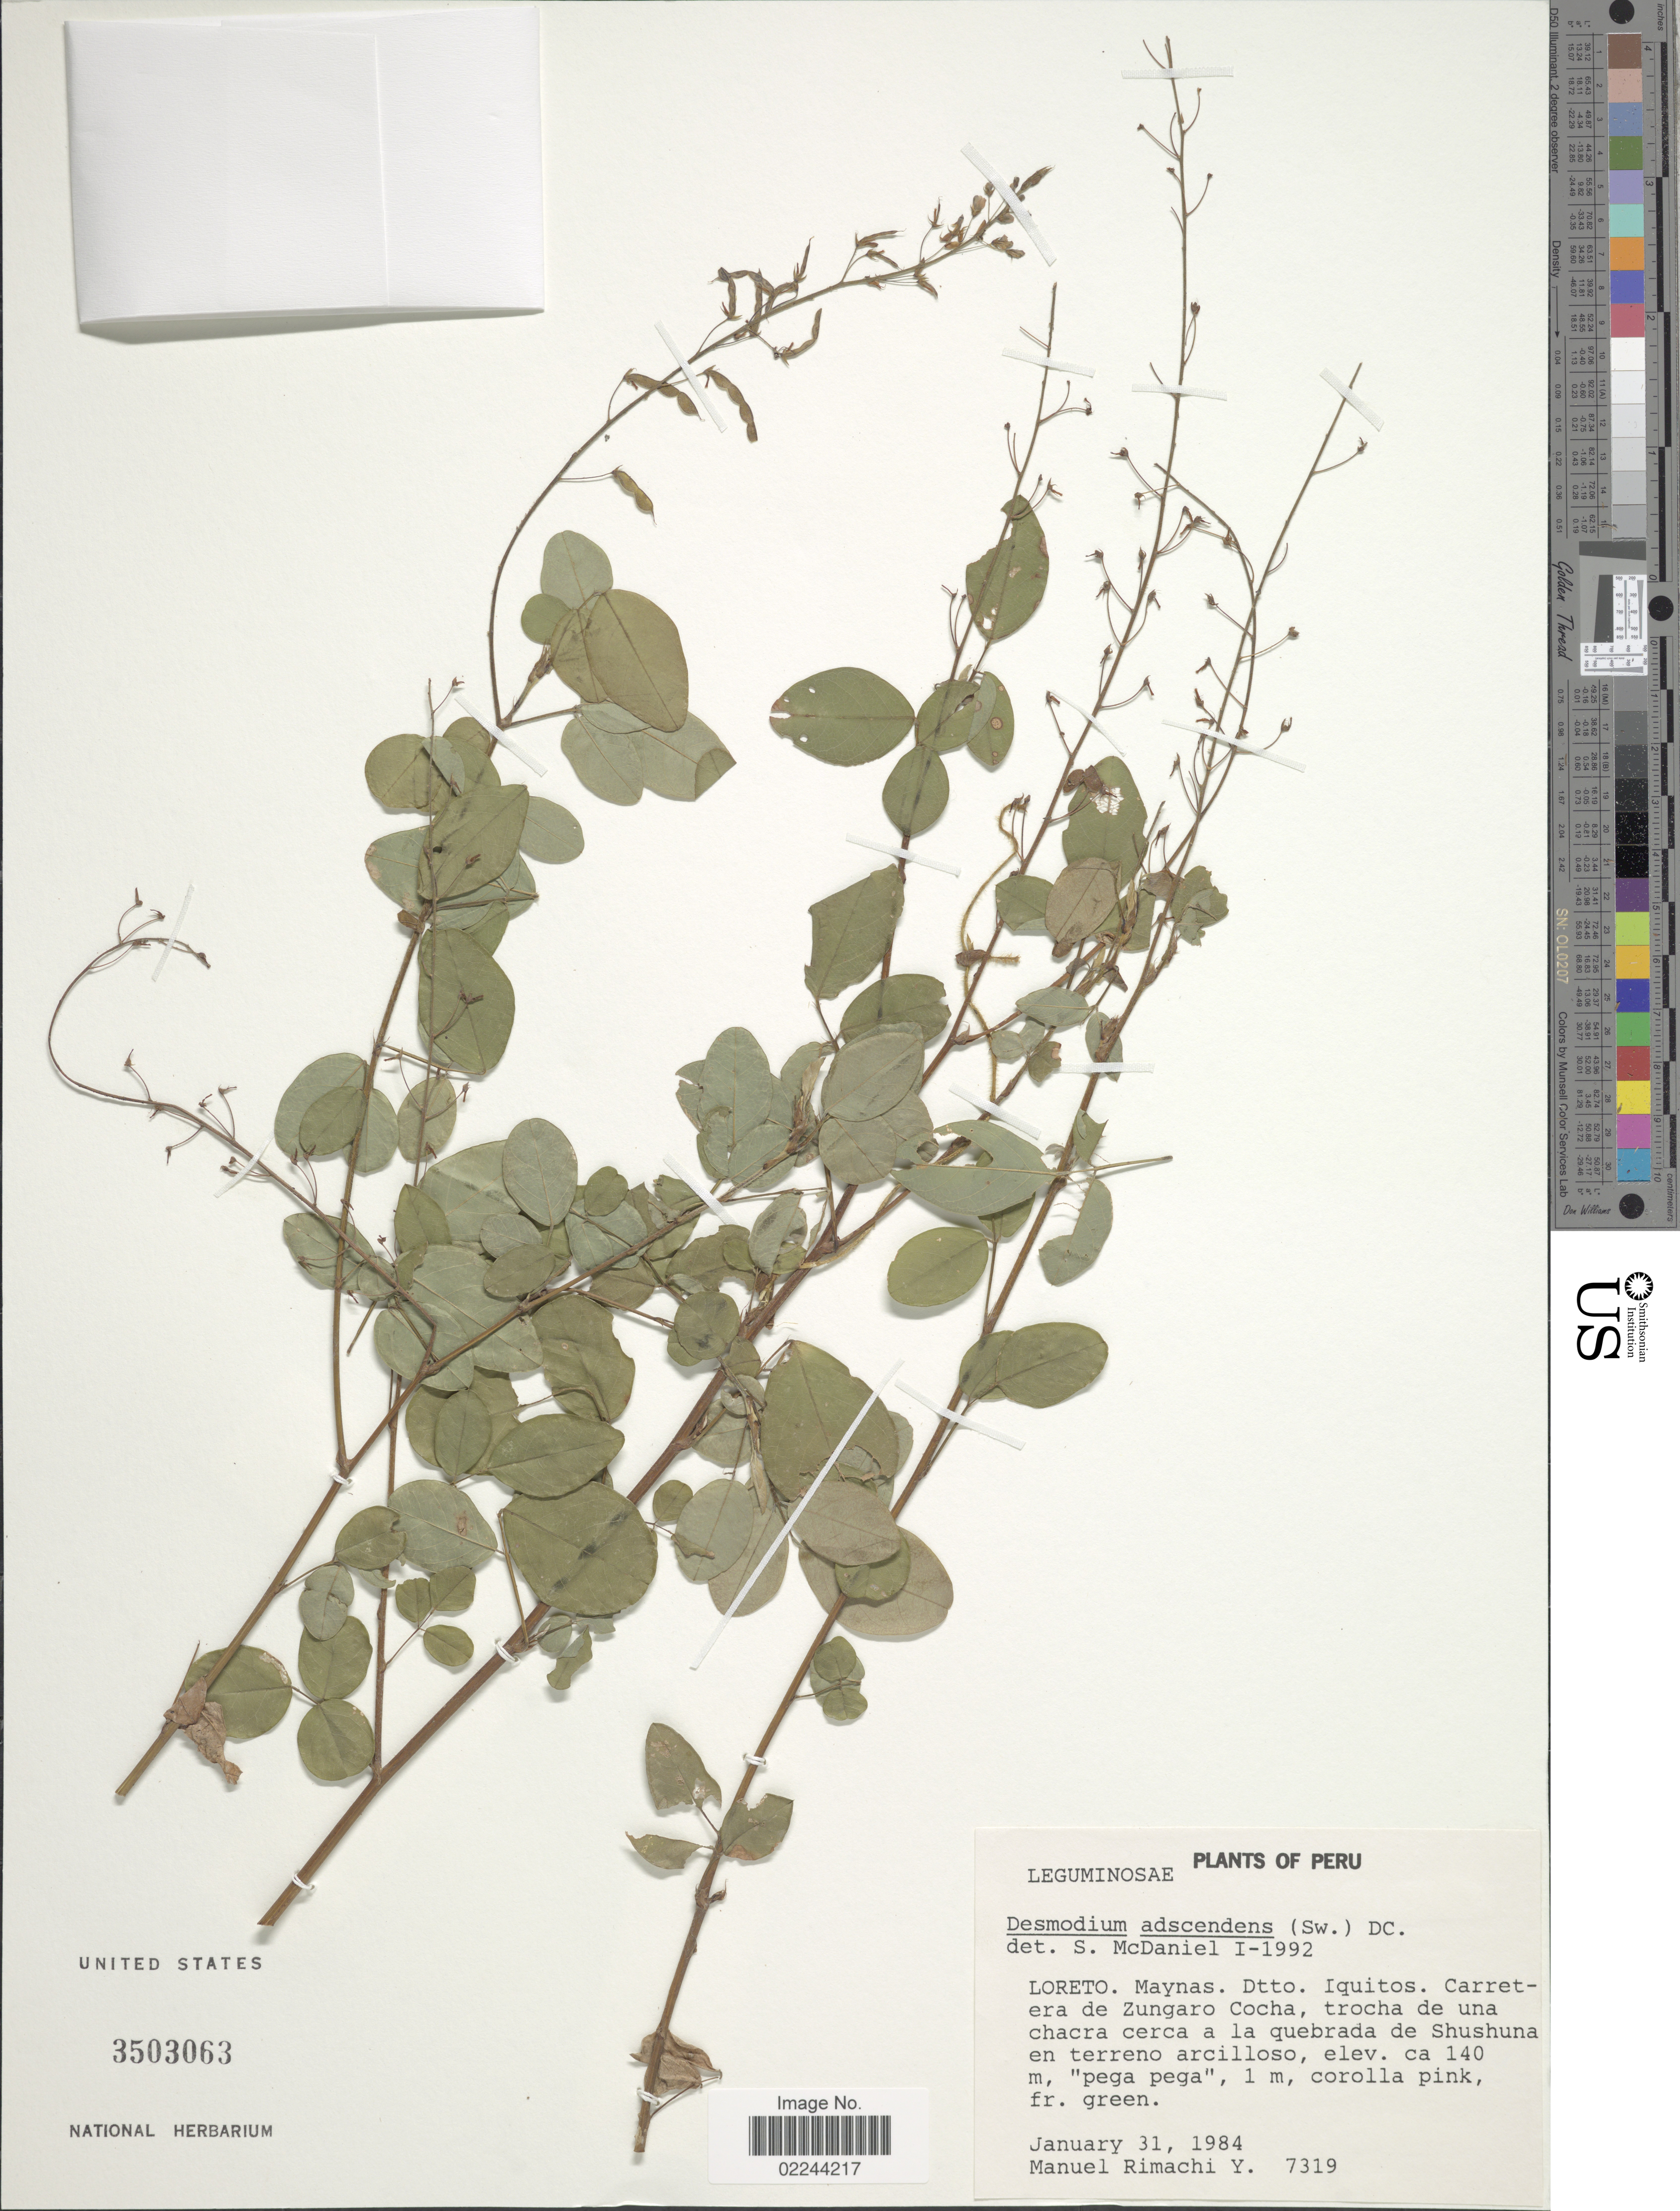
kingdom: Plantae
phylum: Tracheophyta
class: Magnoliopsida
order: Fabales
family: Fabaceae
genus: Grona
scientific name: Grona adscendens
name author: (Sw.) H. Ohashi & K. Ohashi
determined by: Strong, Mark T., (BOT), Smithsonian Institution - National Museum of Natural History (UNITED STATES)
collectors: M. Rimachi Y.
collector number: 7319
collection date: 1984-01-31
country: Peru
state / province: Loreto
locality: Maynas. Dtto. Iquitos. Carretera de Zungaro Cocha, trocha de una chacra cerca a la quebrada de Shushuna en terreno arcilloso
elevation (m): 140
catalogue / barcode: US 3503063